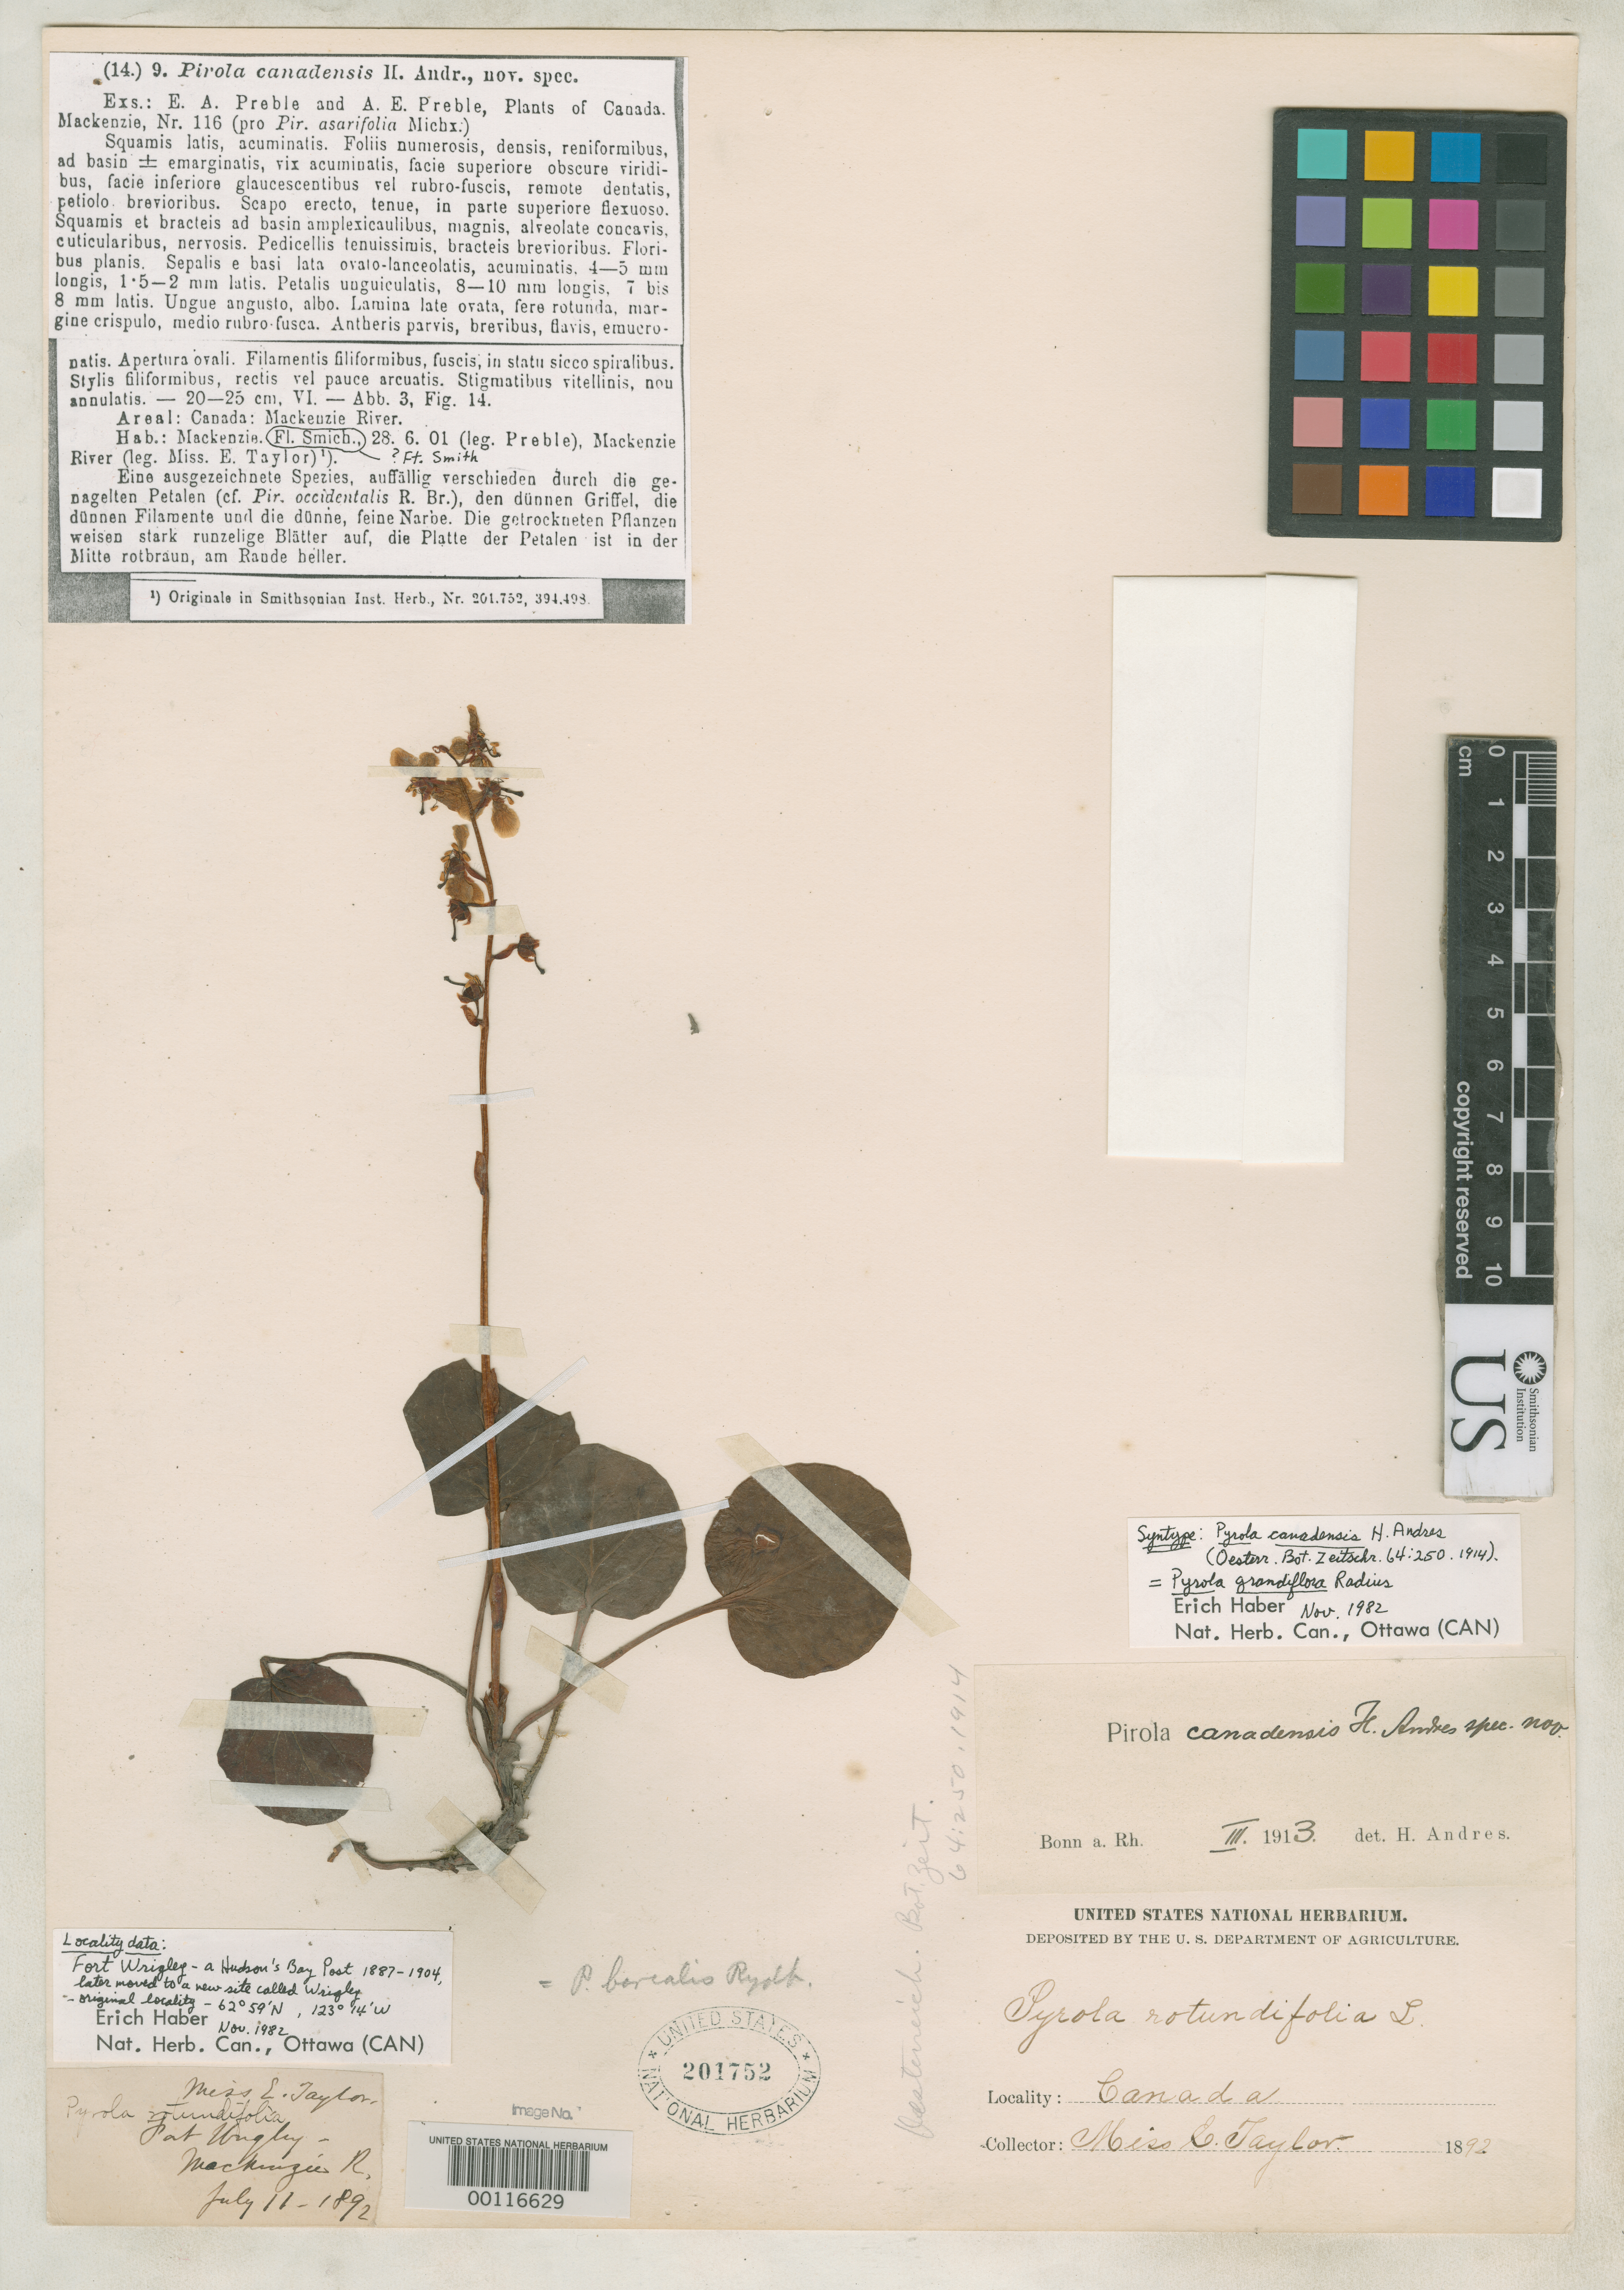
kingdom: Plantae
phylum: Tracheophyta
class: Magnoliopsida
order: Ericales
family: Ericaceae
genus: Pyrola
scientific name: Pyrola canadensis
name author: Andres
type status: Type Collection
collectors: E. L. Taylor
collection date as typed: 11 Jul 1892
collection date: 1892-07-11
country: Canada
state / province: Northwest Territories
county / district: Mackenzie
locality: Mackenzie River.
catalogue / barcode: US 201752